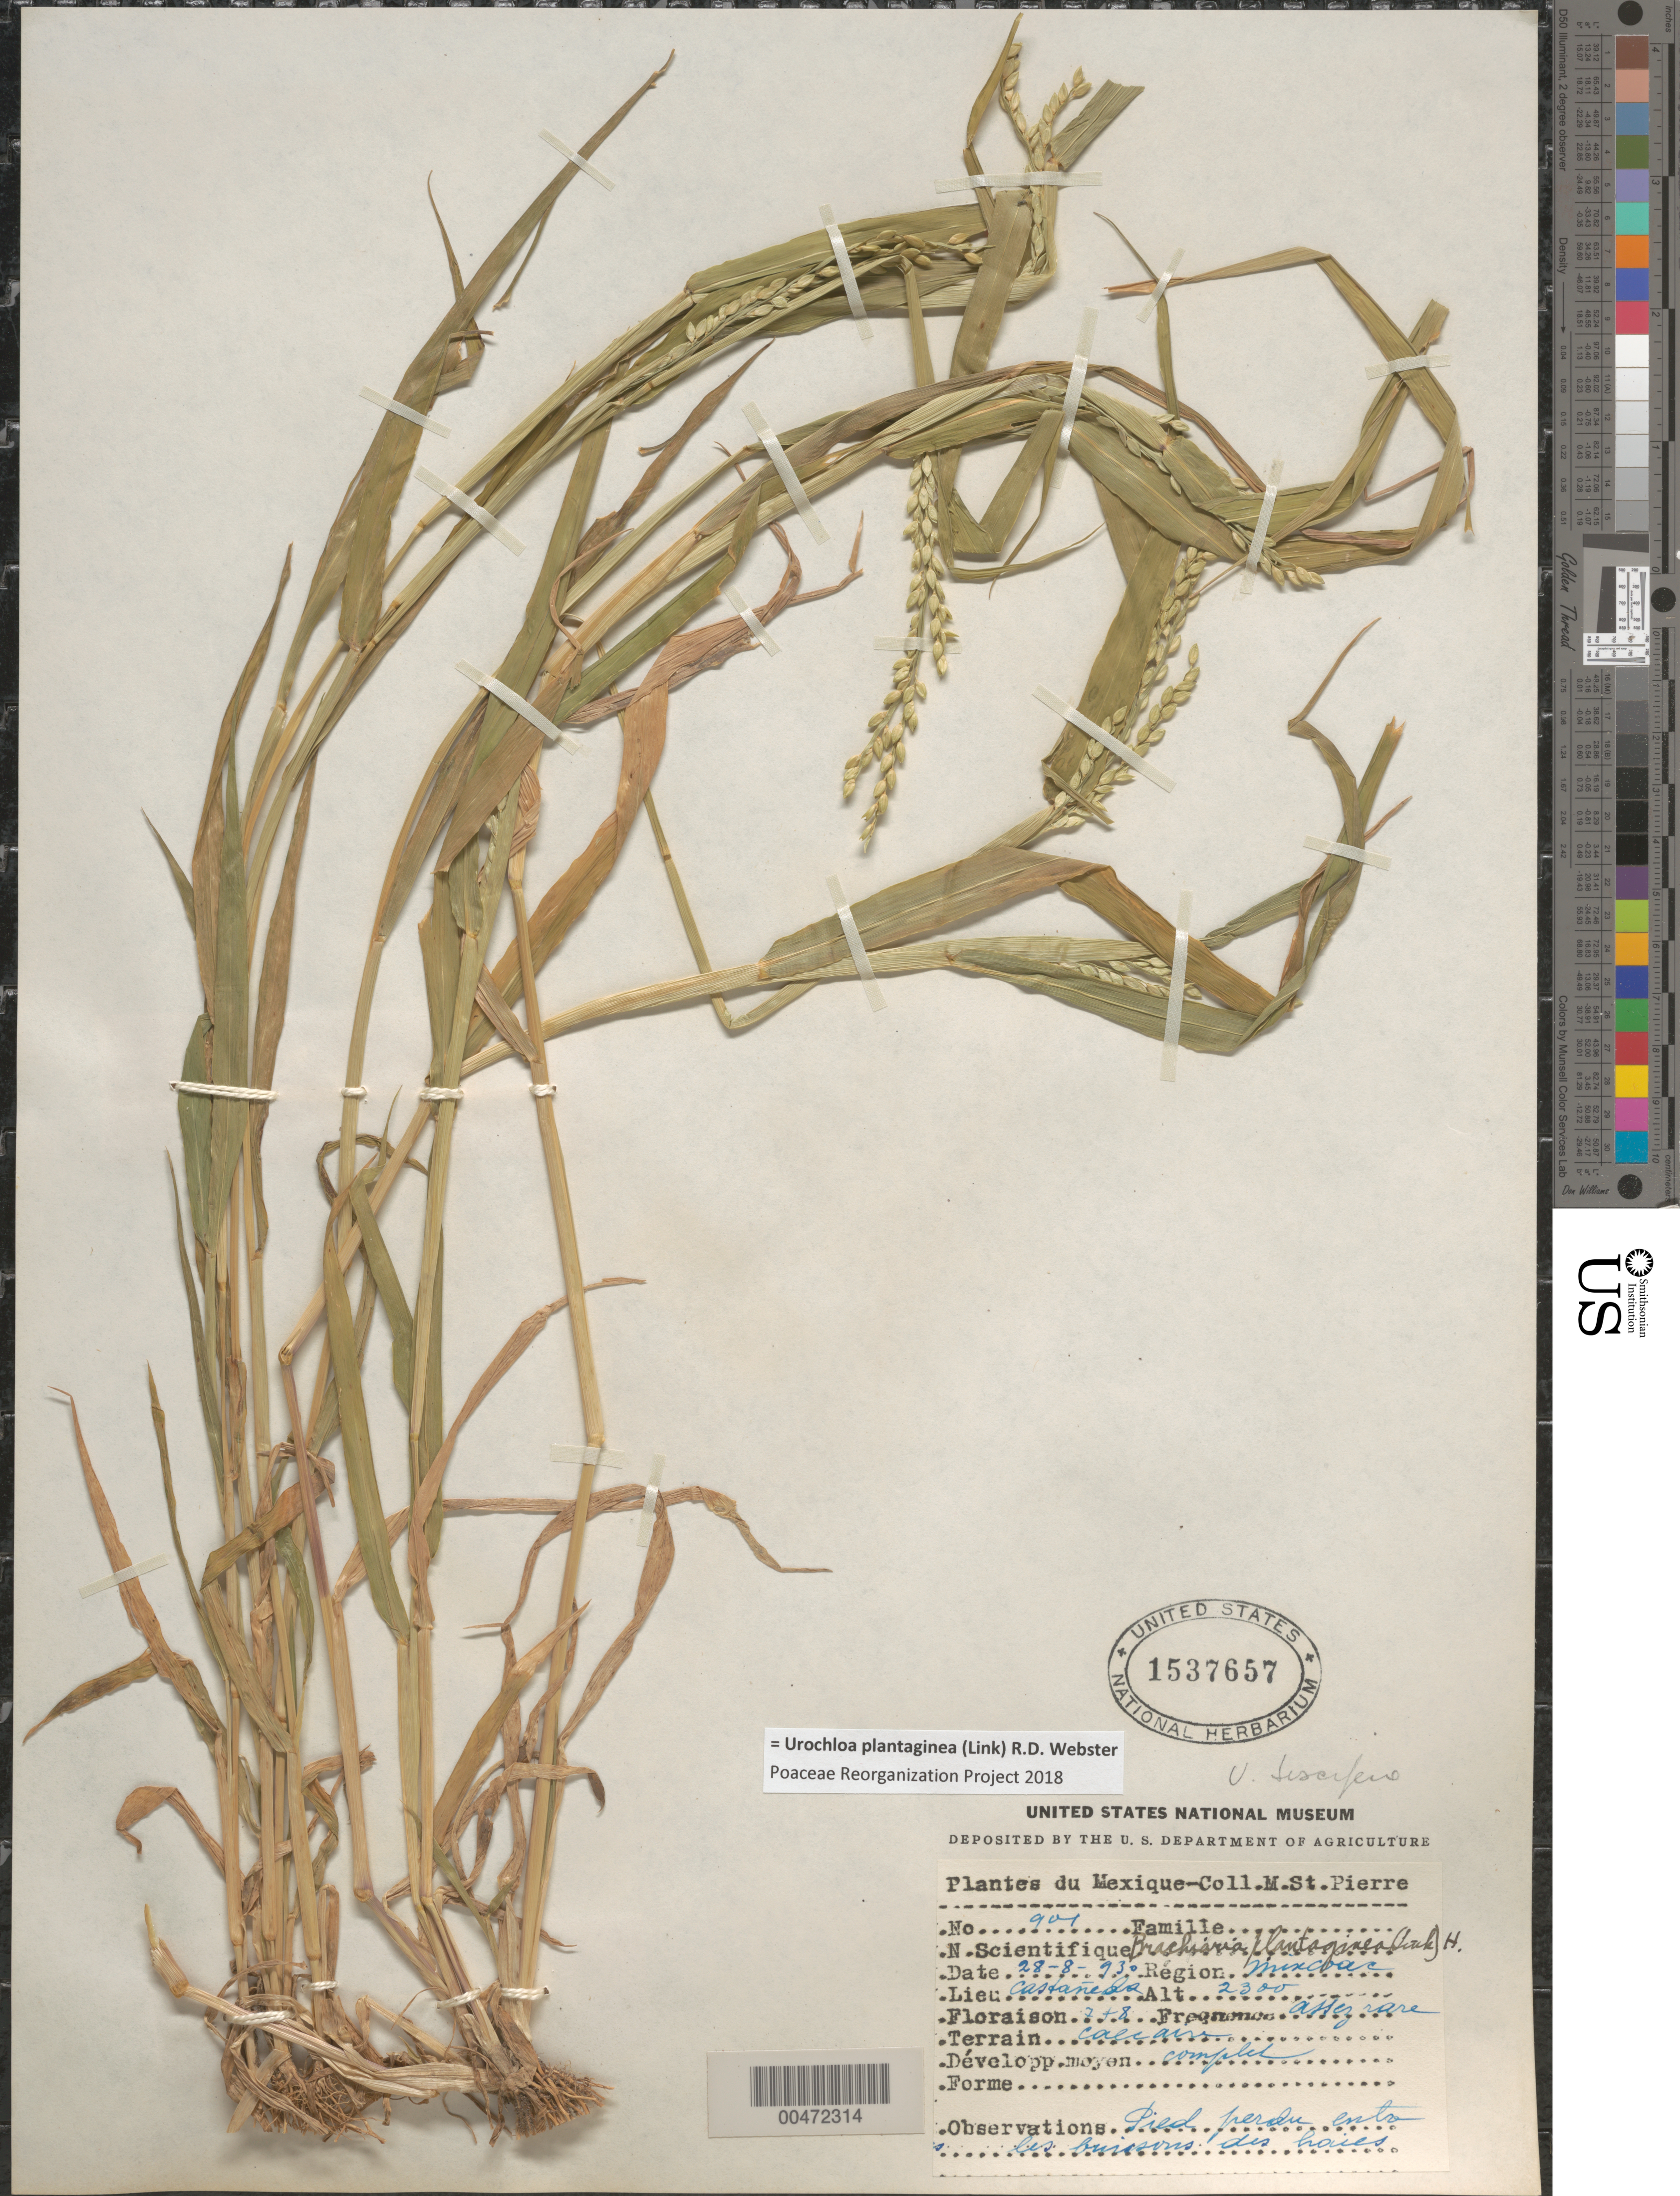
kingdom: Plantae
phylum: Tracheophyta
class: Liliopsida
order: Poales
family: Poaceae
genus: Urochloa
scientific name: Urochloa plantiginea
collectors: M. Saint-Pierre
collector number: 901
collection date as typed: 28 Aug 1930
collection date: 1930-08-28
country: Mexico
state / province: Distrito Federal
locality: Mixcoac, Castañeda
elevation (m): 2300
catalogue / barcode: US 1537657